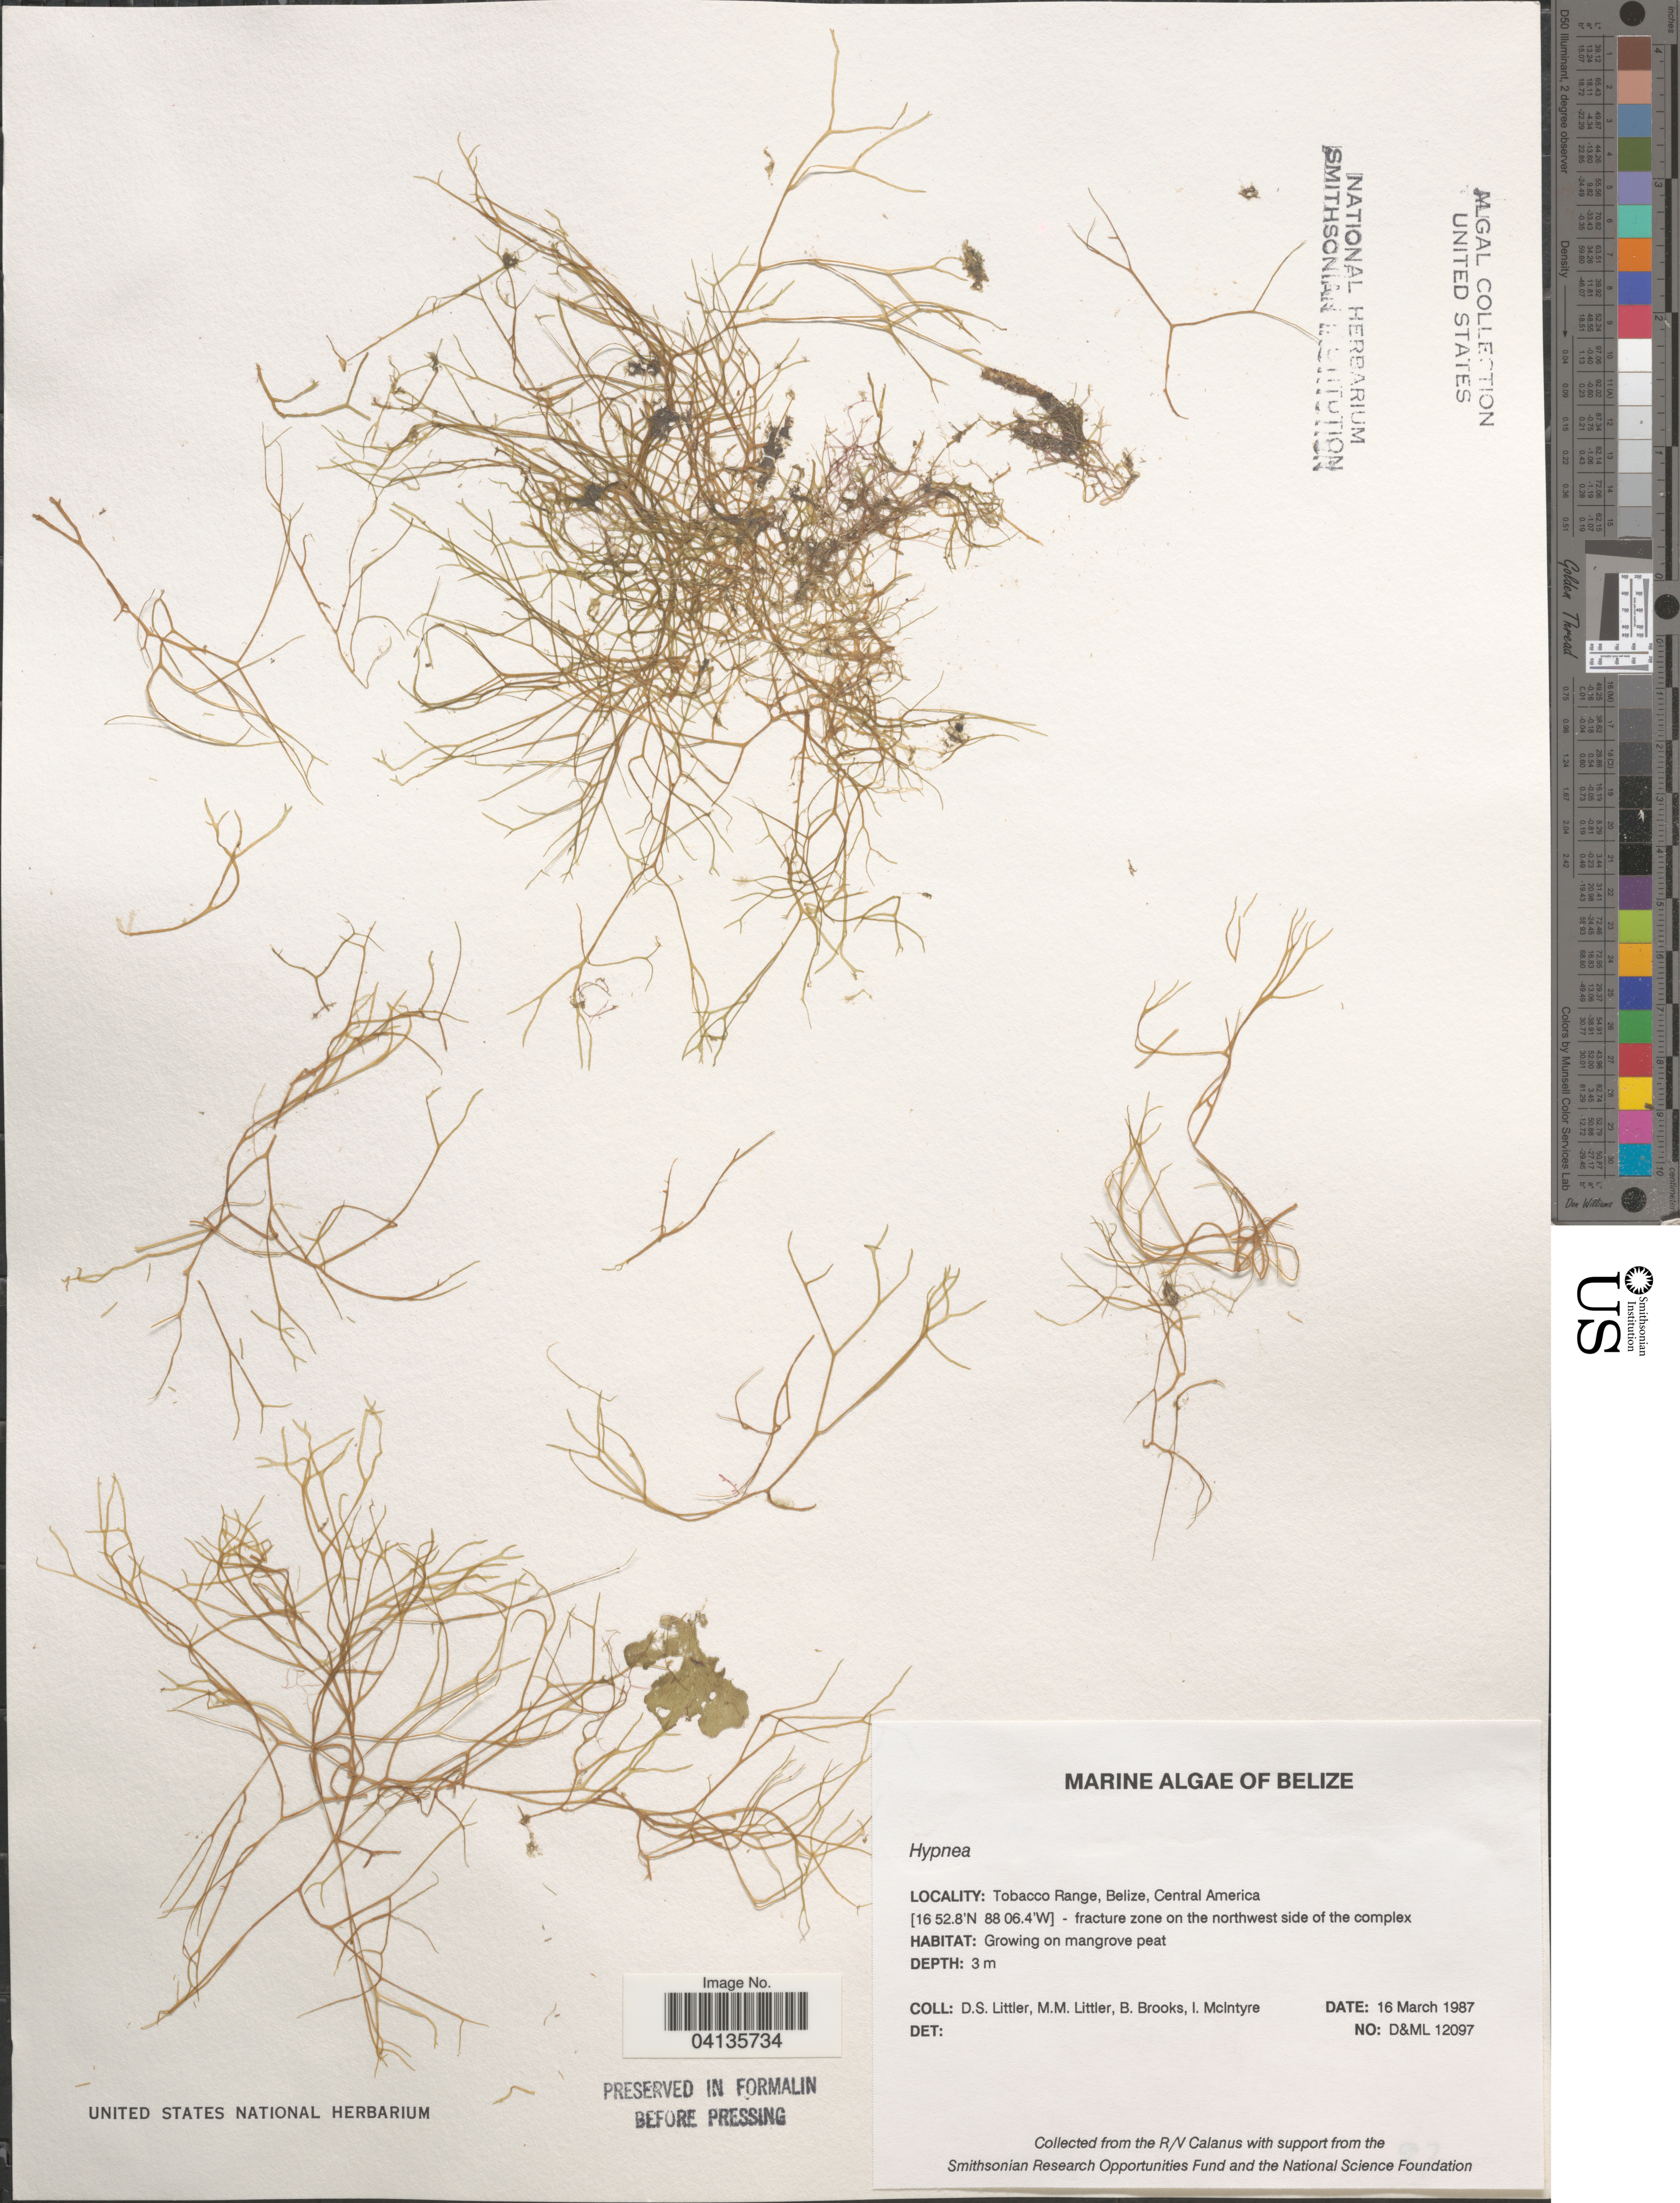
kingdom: Chromista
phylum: Ochrophyta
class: Phaeophyceae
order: Dictyotales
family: Dictyotaceae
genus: Dictyota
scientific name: Dictyota sp.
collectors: D. S. Littler, B. Brooks & I. McIntyre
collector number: D&ML12097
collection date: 1987-03-16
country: Belize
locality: Tobacco Range - fracture zone on the northwest side of the complex.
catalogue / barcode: US 328672